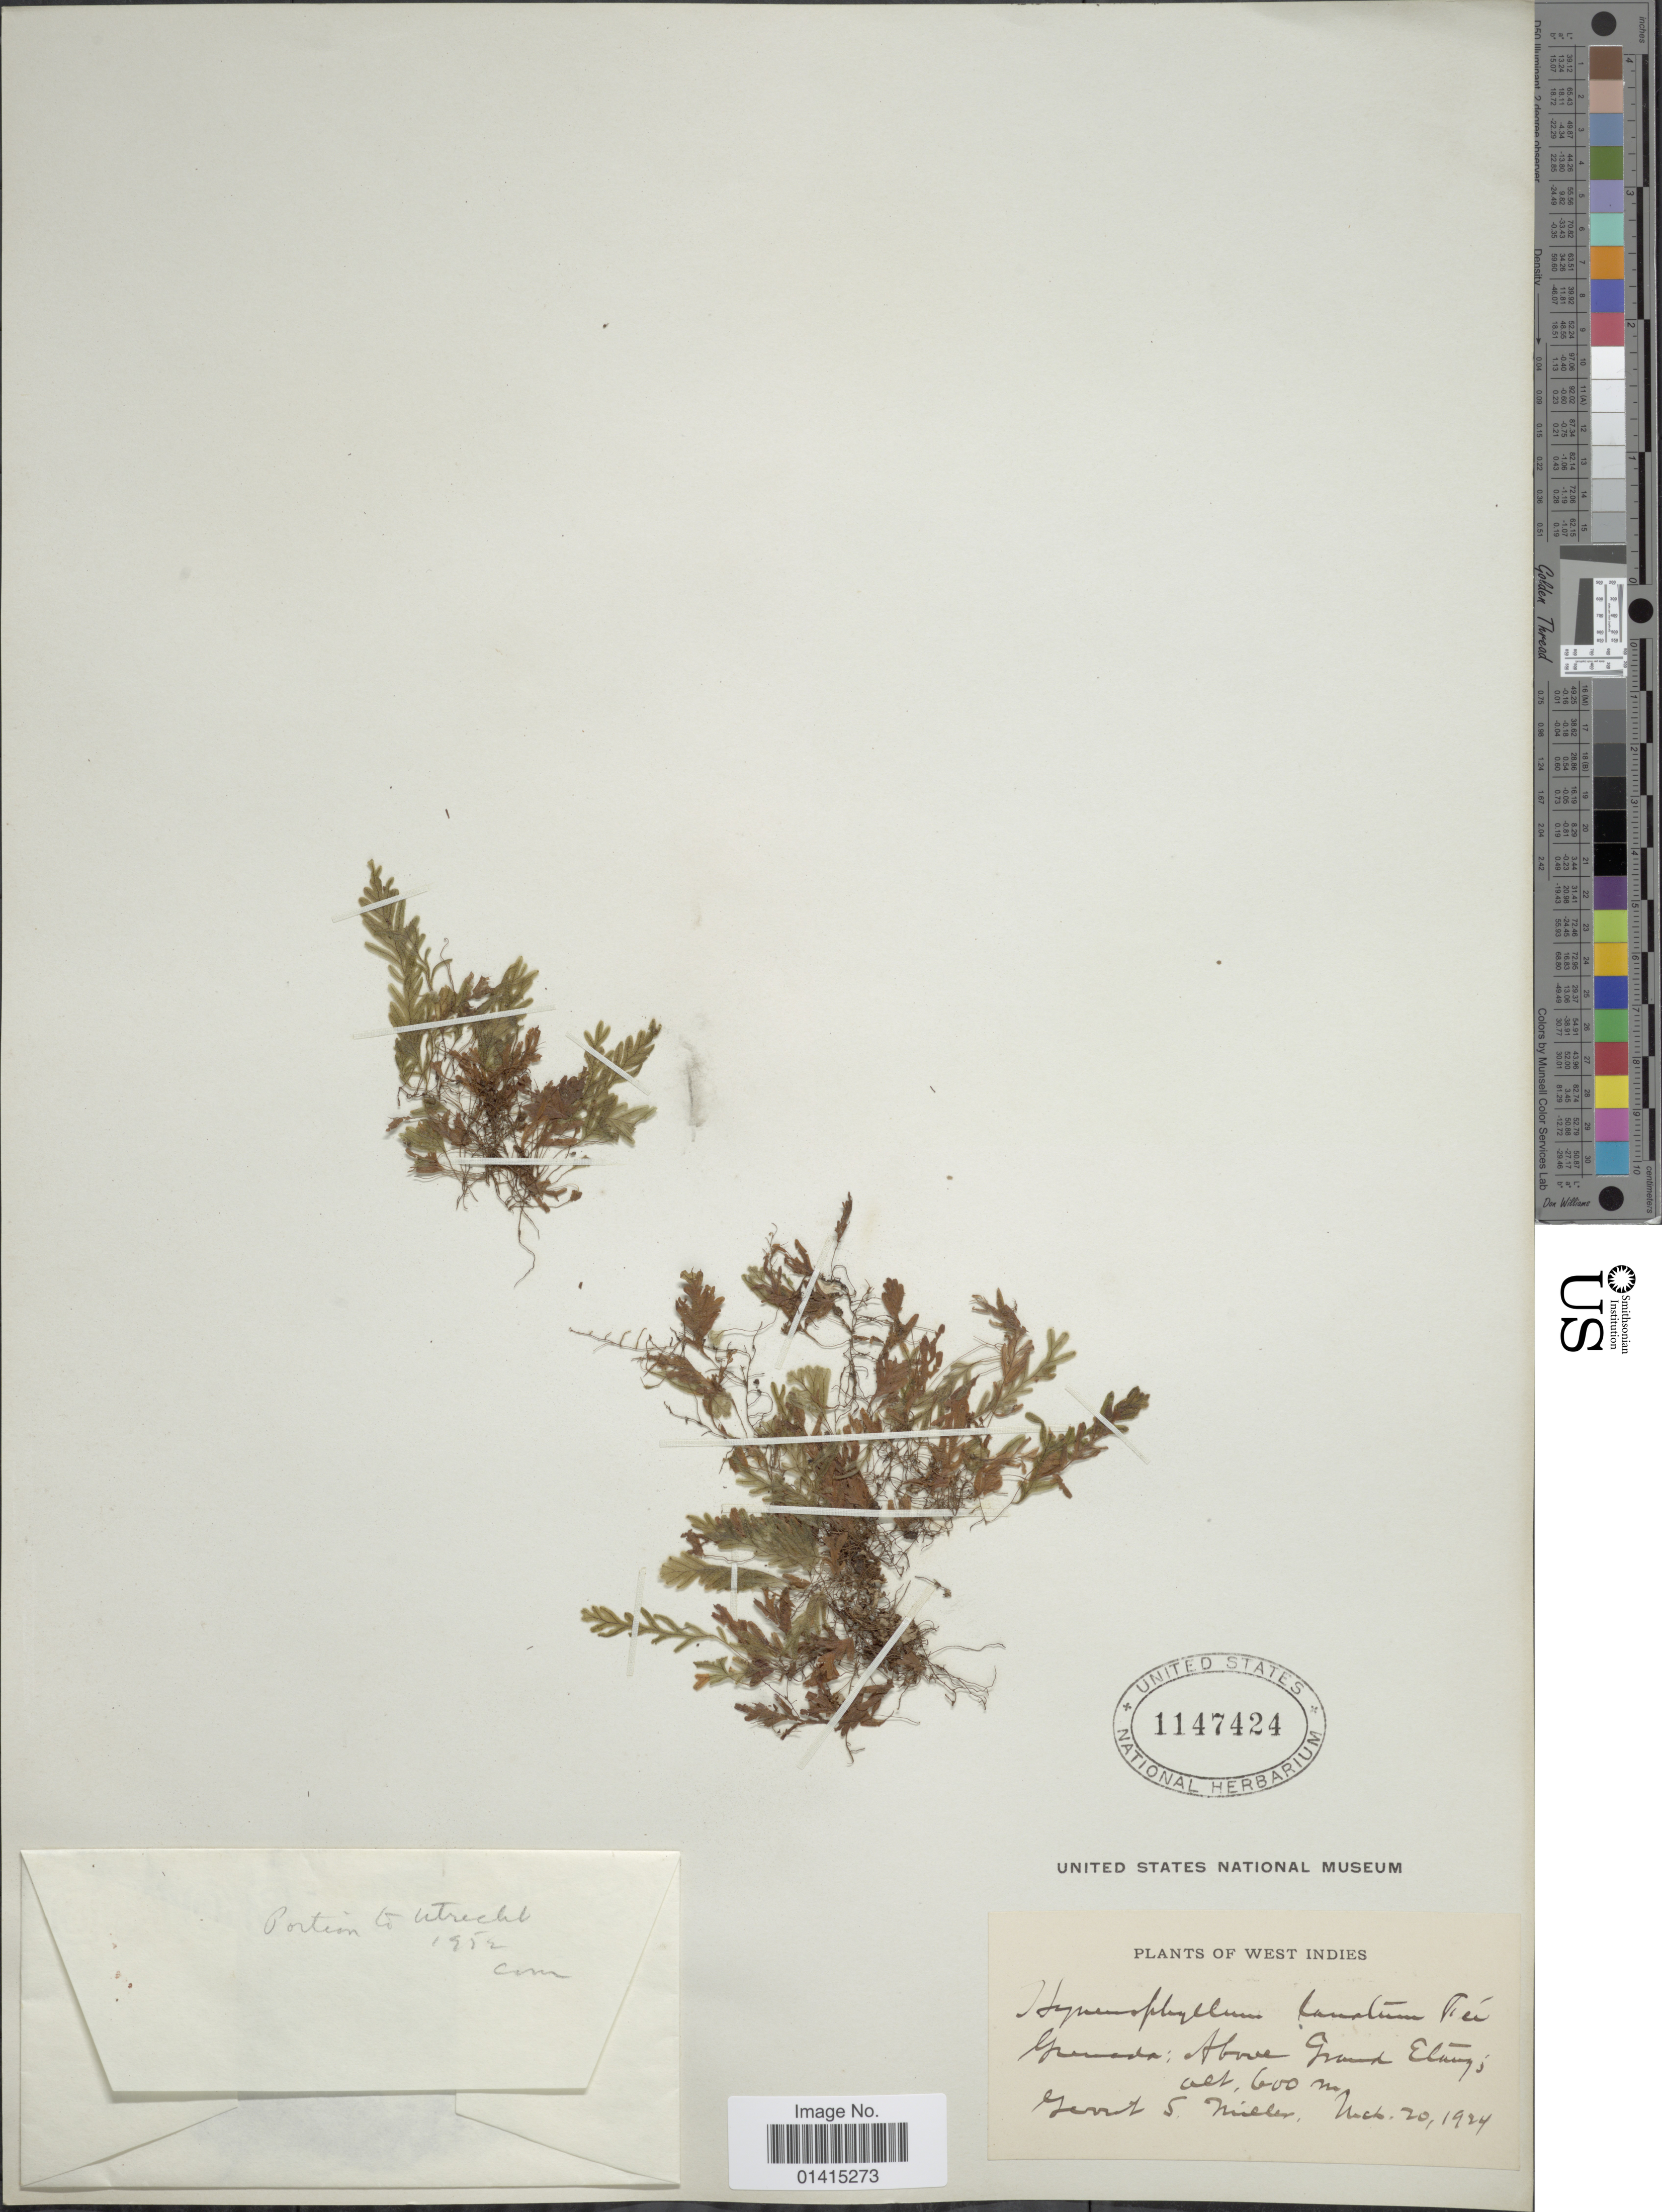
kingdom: Plantae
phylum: Tracheophyta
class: Polypodiopsida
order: Hymenophyllales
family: Hymenophyllaceae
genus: Hymenophyllum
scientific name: Hymenophyllum lanatum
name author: Fée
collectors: G. S. Miller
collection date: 1924-03-20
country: Grenada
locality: Grenada: above Grand Etang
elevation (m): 600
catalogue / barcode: US 1147424